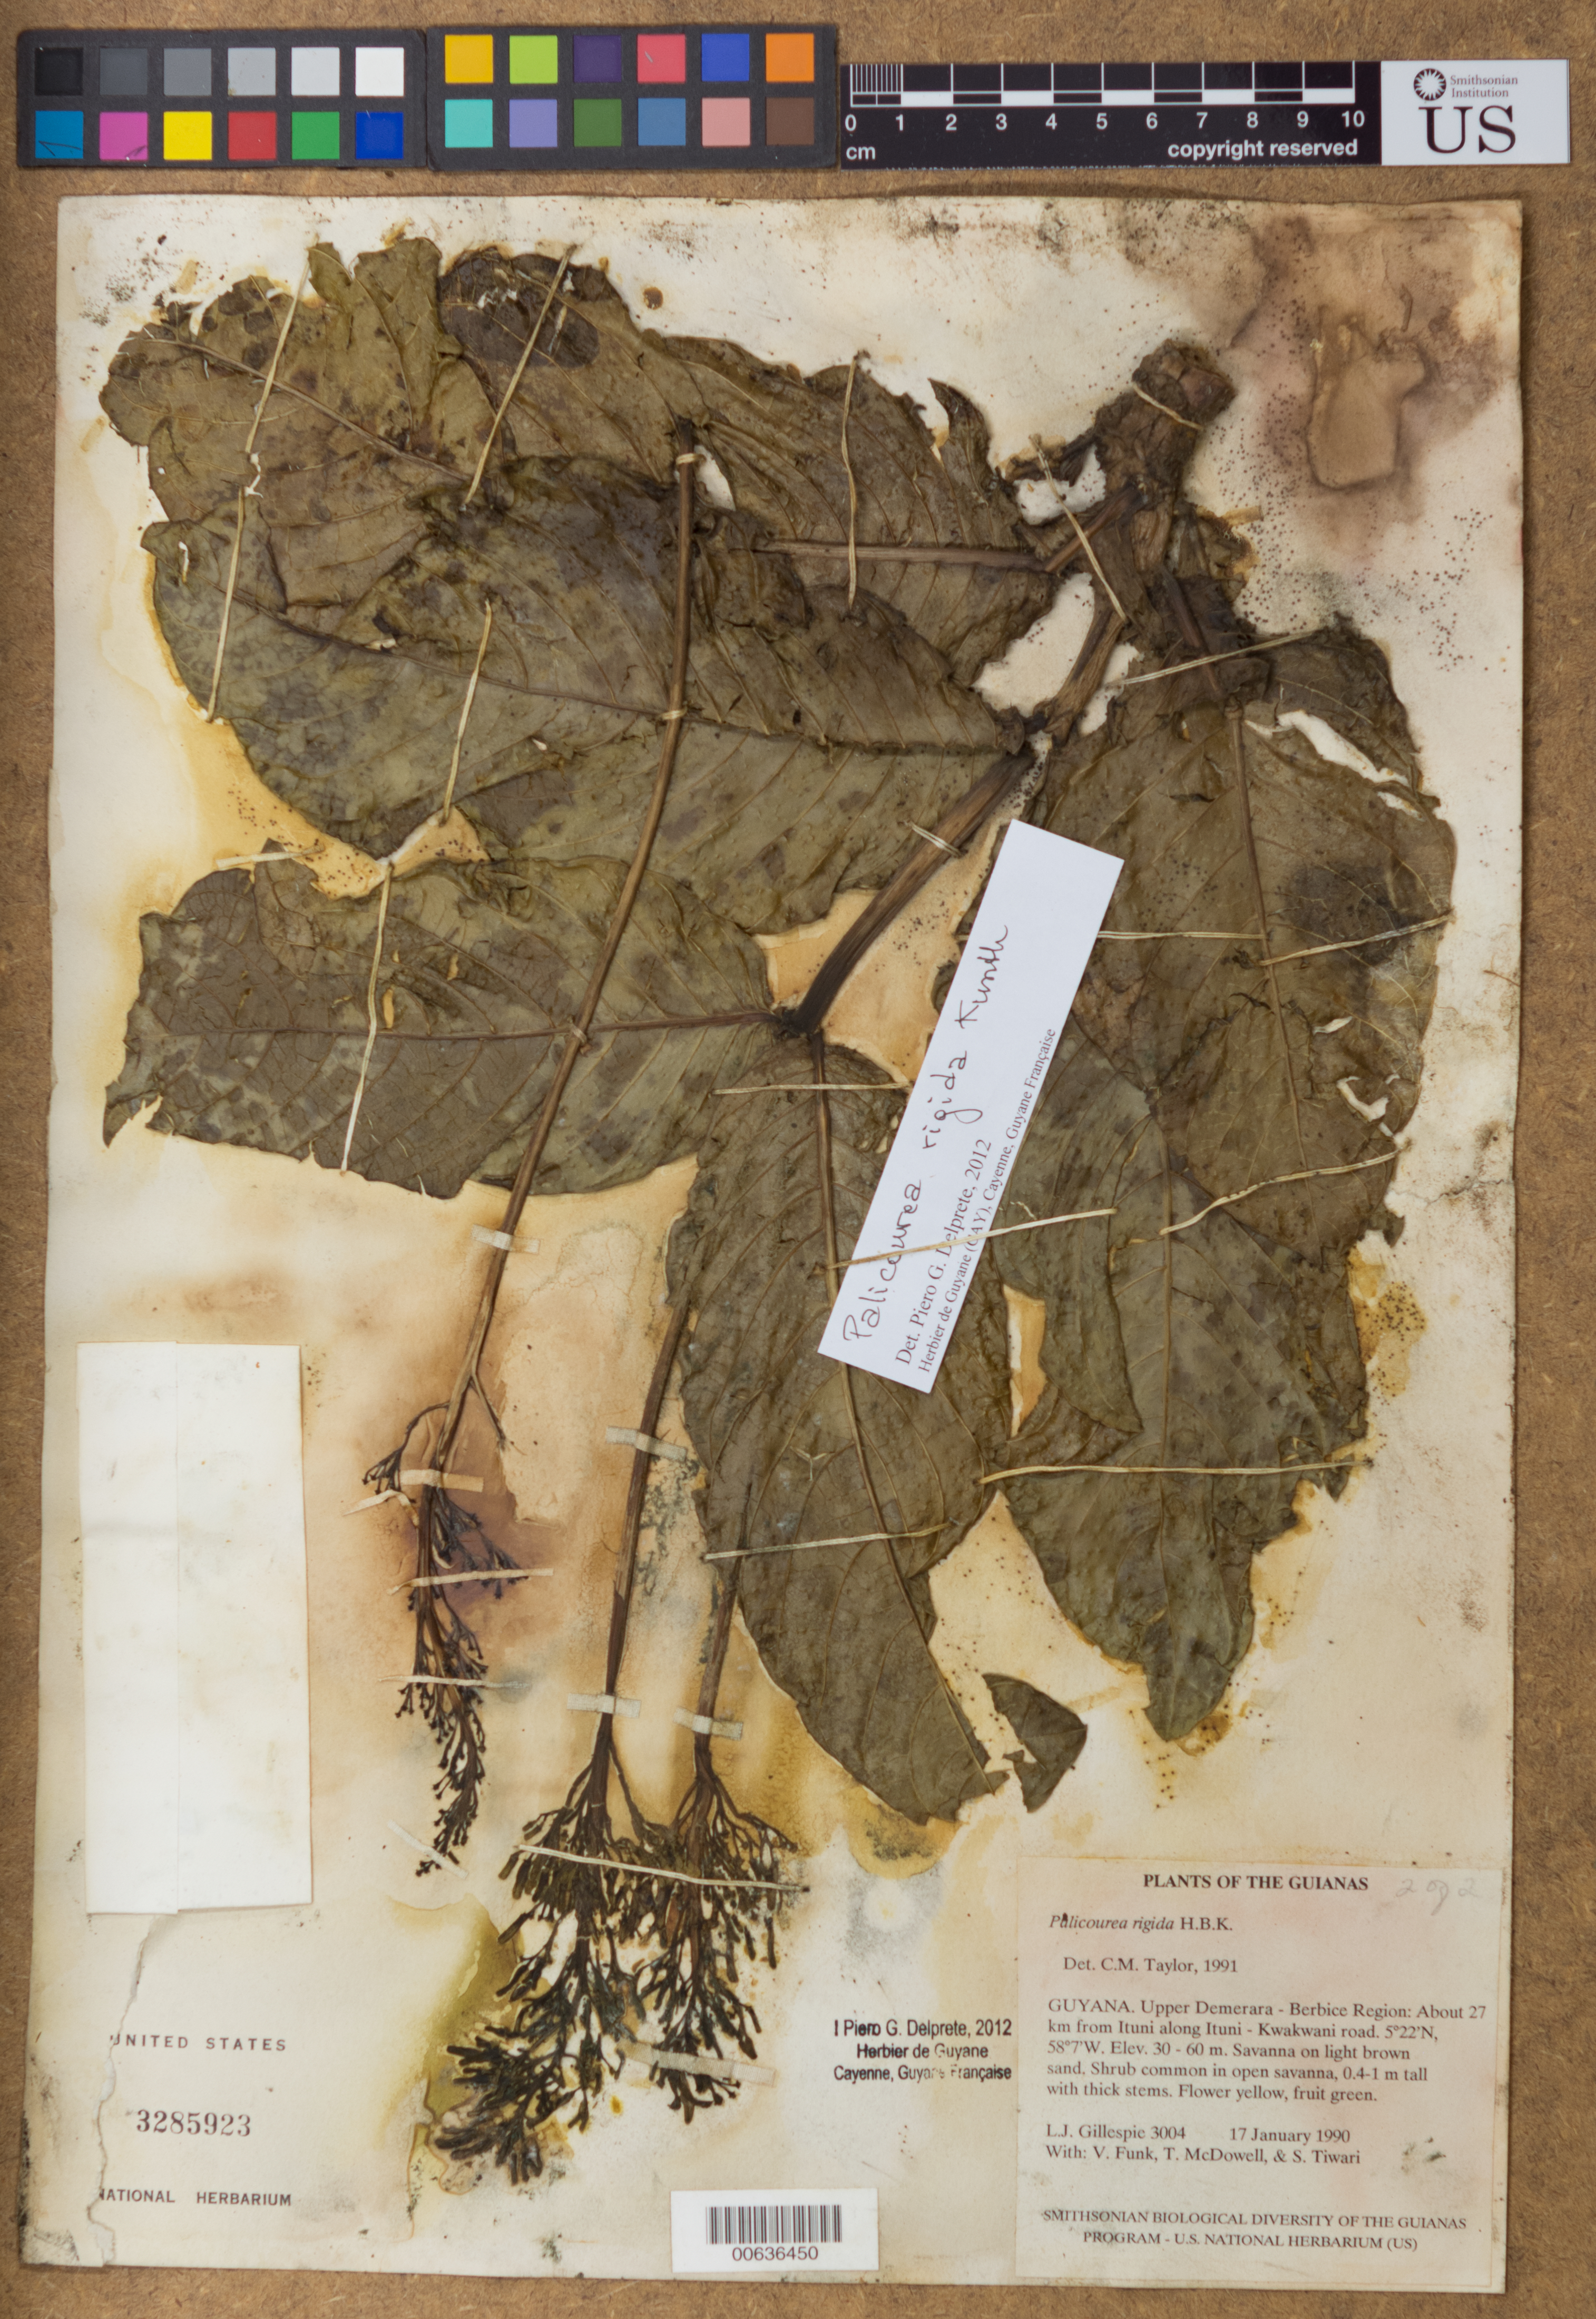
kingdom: Plantae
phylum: Tracheophyta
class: Magnoliopsida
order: Gentianales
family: Rubiaceae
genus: Palicourea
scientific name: Palicourea rigida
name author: Kunth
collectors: L. J. Gillespie, V. Funk, T. McDowell & S. Tiwari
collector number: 3004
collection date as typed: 17 January 1990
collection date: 1990-01-17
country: Guyana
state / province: U. Demerara-Berbice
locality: About 27 km from Ituni along Ituni - Kwakwani road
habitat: Savanna on light brown sand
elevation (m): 30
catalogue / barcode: US 3285923